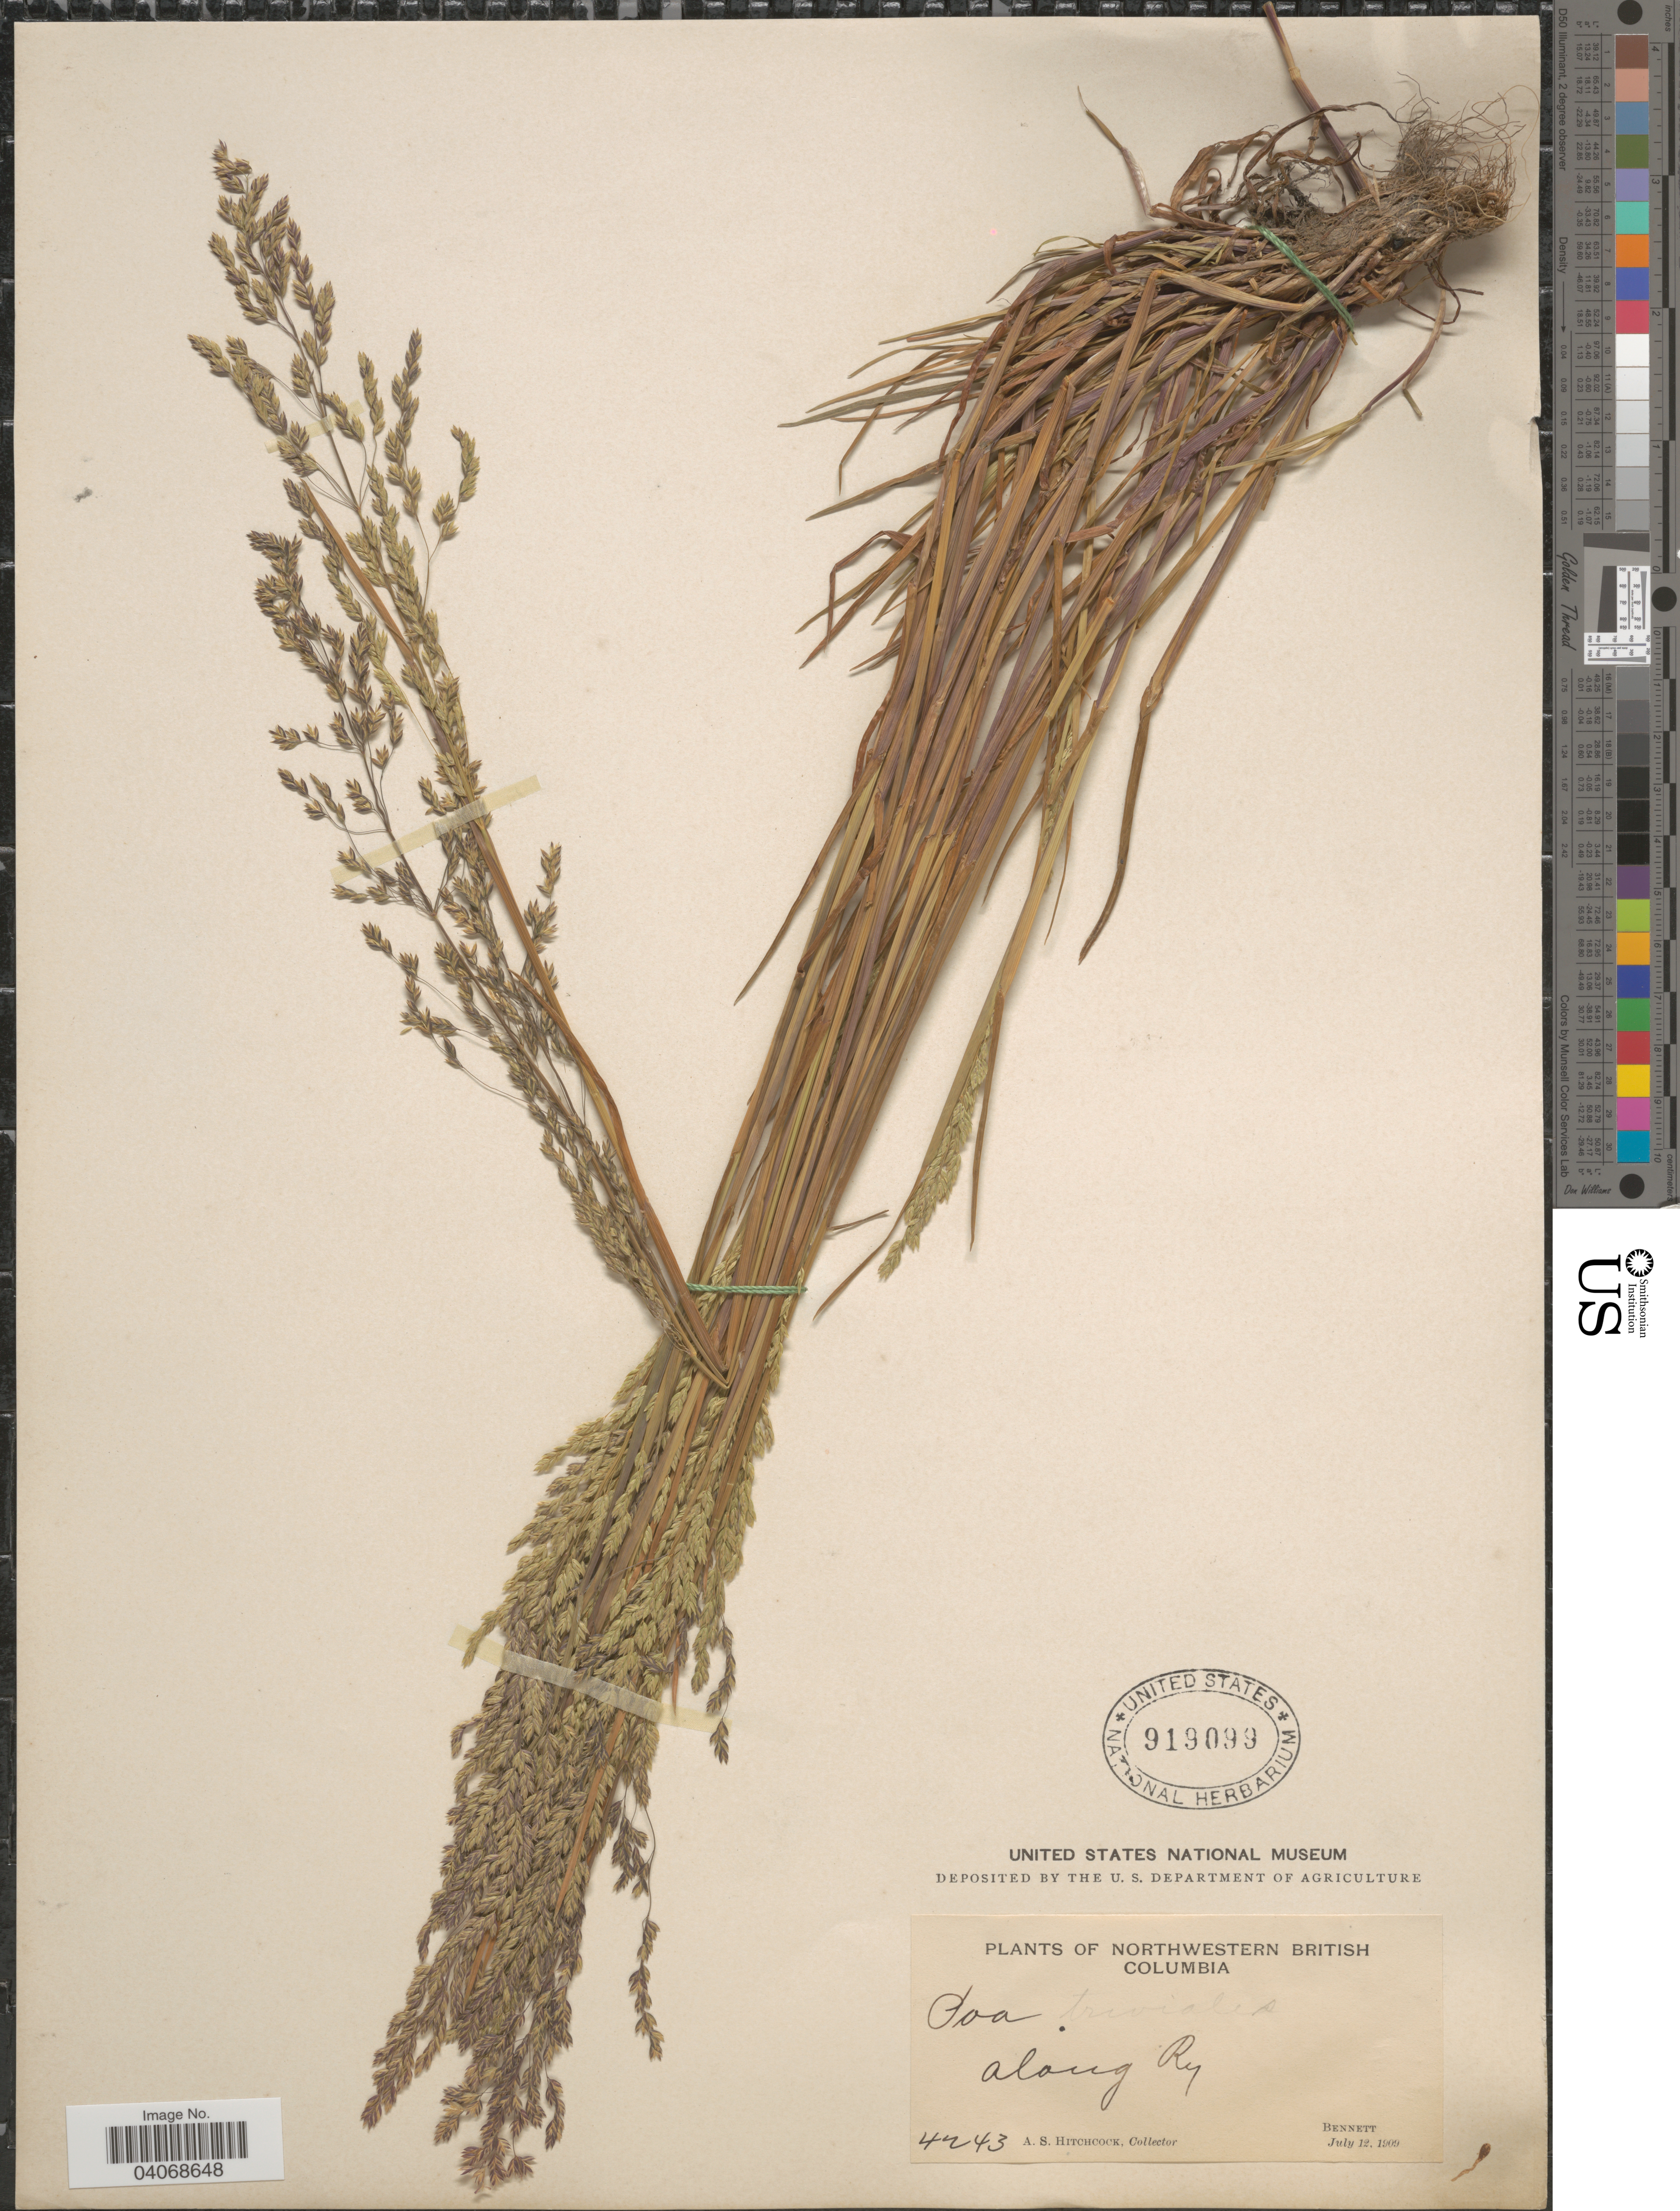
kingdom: Plantae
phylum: Tracheophyta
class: Liliopsida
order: Poales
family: Poaceae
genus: Poa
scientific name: Poa trivialis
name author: L.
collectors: A. S. Hitchcock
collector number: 4243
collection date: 1909-07-12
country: Canada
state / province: British Columbia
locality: Northwestern British Columbia. Along Ry. Bennett.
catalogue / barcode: US 919099